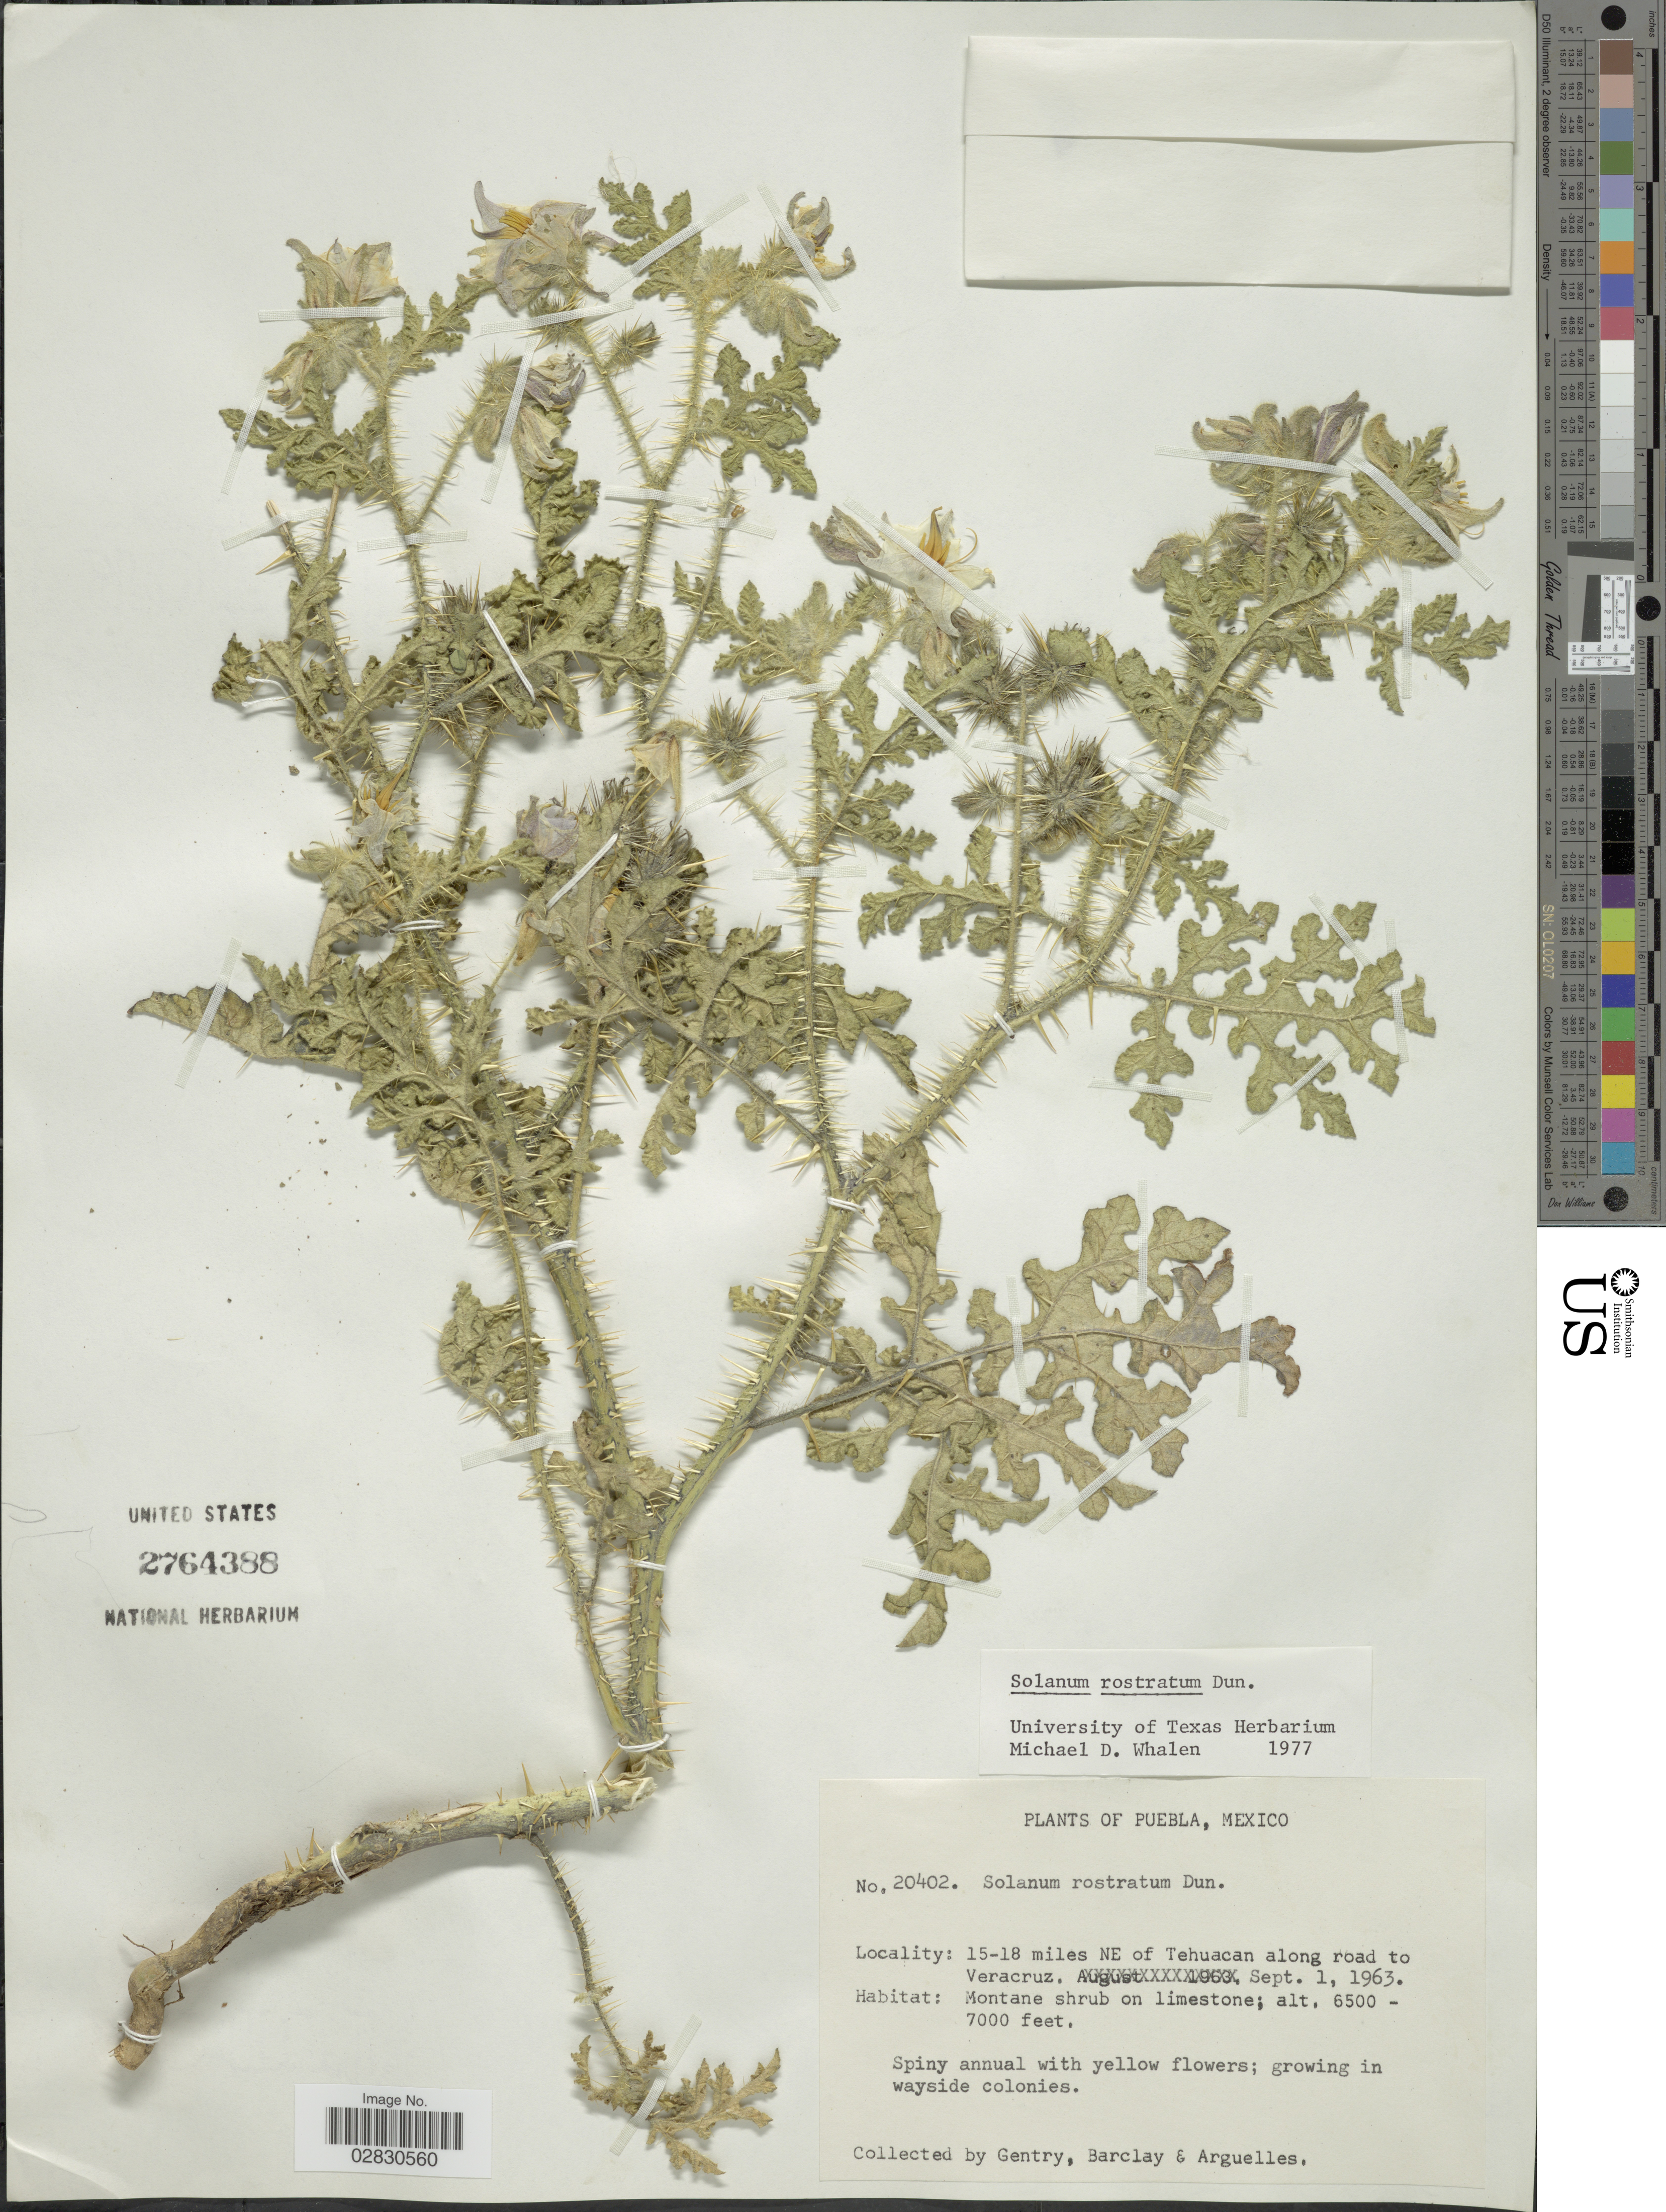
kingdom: Plantae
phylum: Tracheophyta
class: Magnoliopsida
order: Solanales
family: Solanaceae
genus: Solanum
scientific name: Solanum rostratum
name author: Dunal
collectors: Gentry, --, -- Barclay & Arguelles, --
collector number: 20402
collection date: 1963-09-01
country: Mexico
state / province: Puebla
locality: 15-18 miles NE of Tehuacan along road to Veracruz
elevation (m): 1981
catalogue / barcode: US 2764388